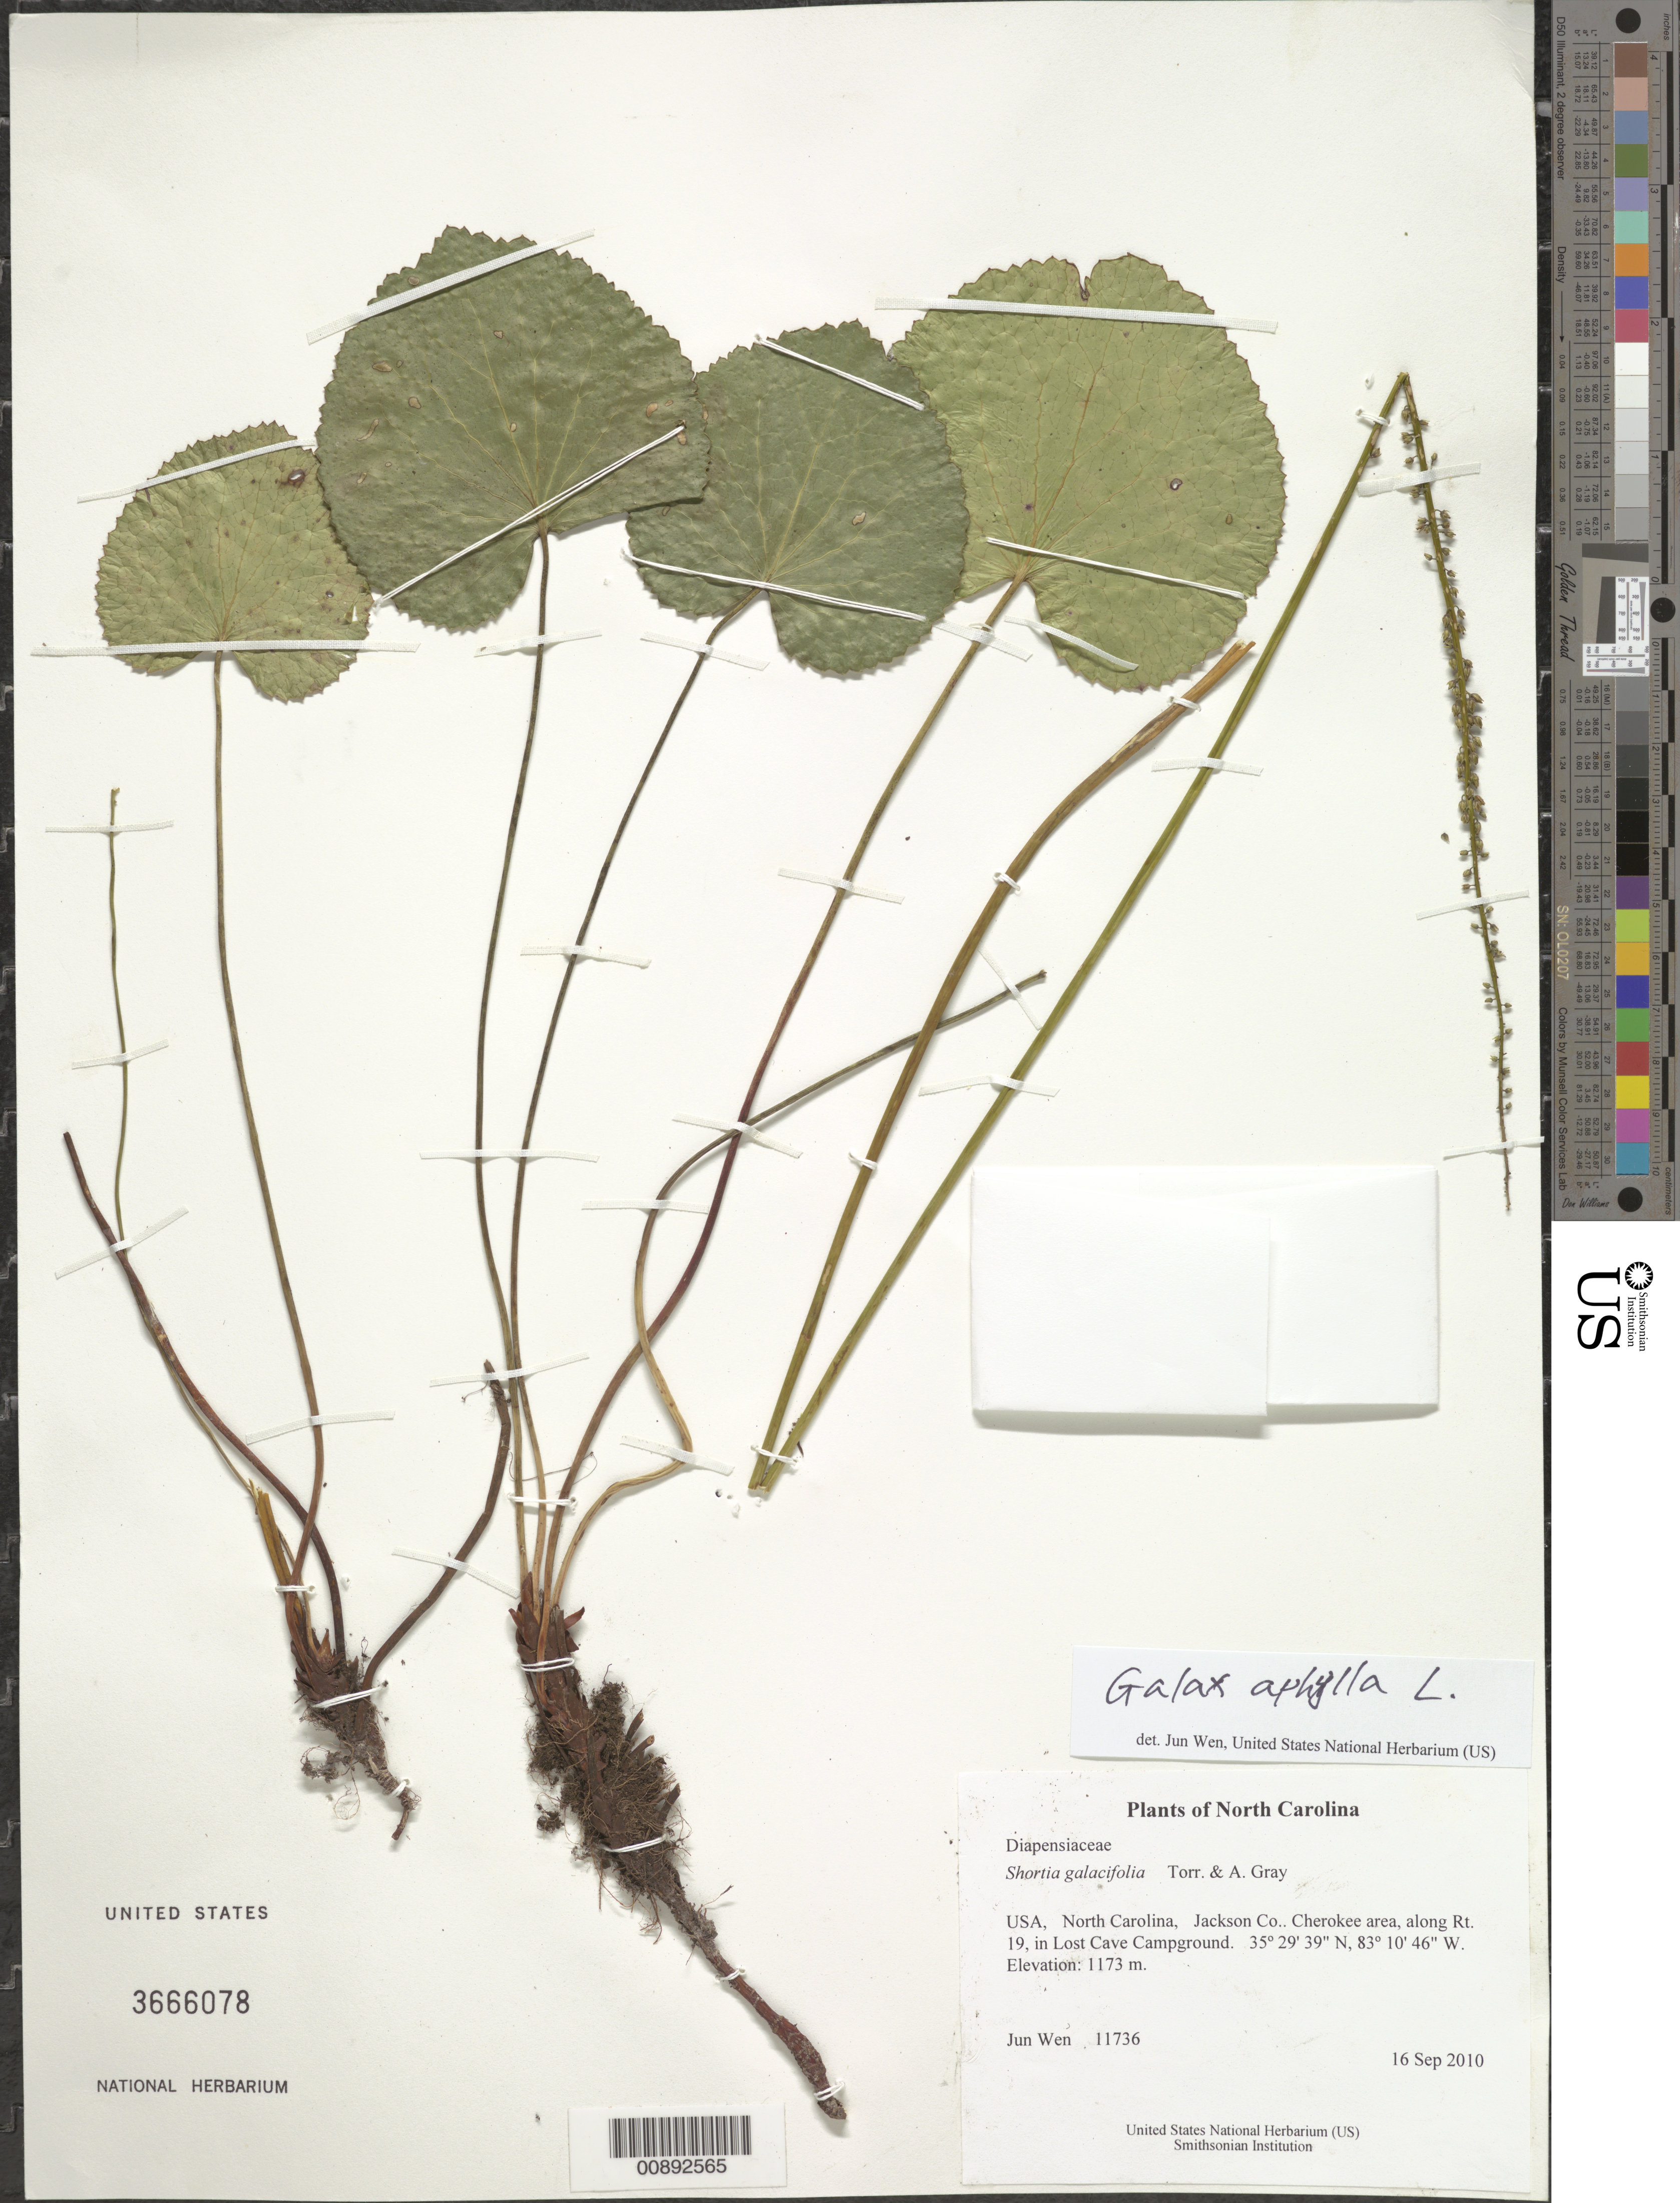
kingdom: Plantae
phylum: Tracheophyta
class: Magnoliopsida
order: Ericales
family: Diapensiaceae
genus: Galax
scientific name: Galax urceolata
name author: (Poir.) Brummitt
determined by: Gaynor, Michelle L., (FLAS), University of Florida (UNITED STATES)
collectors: J. Wen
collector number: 11736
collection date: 2010-09-16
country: United States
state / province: North Carolina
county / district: Jackson Co.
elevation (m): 1173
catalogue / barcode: US 3666078